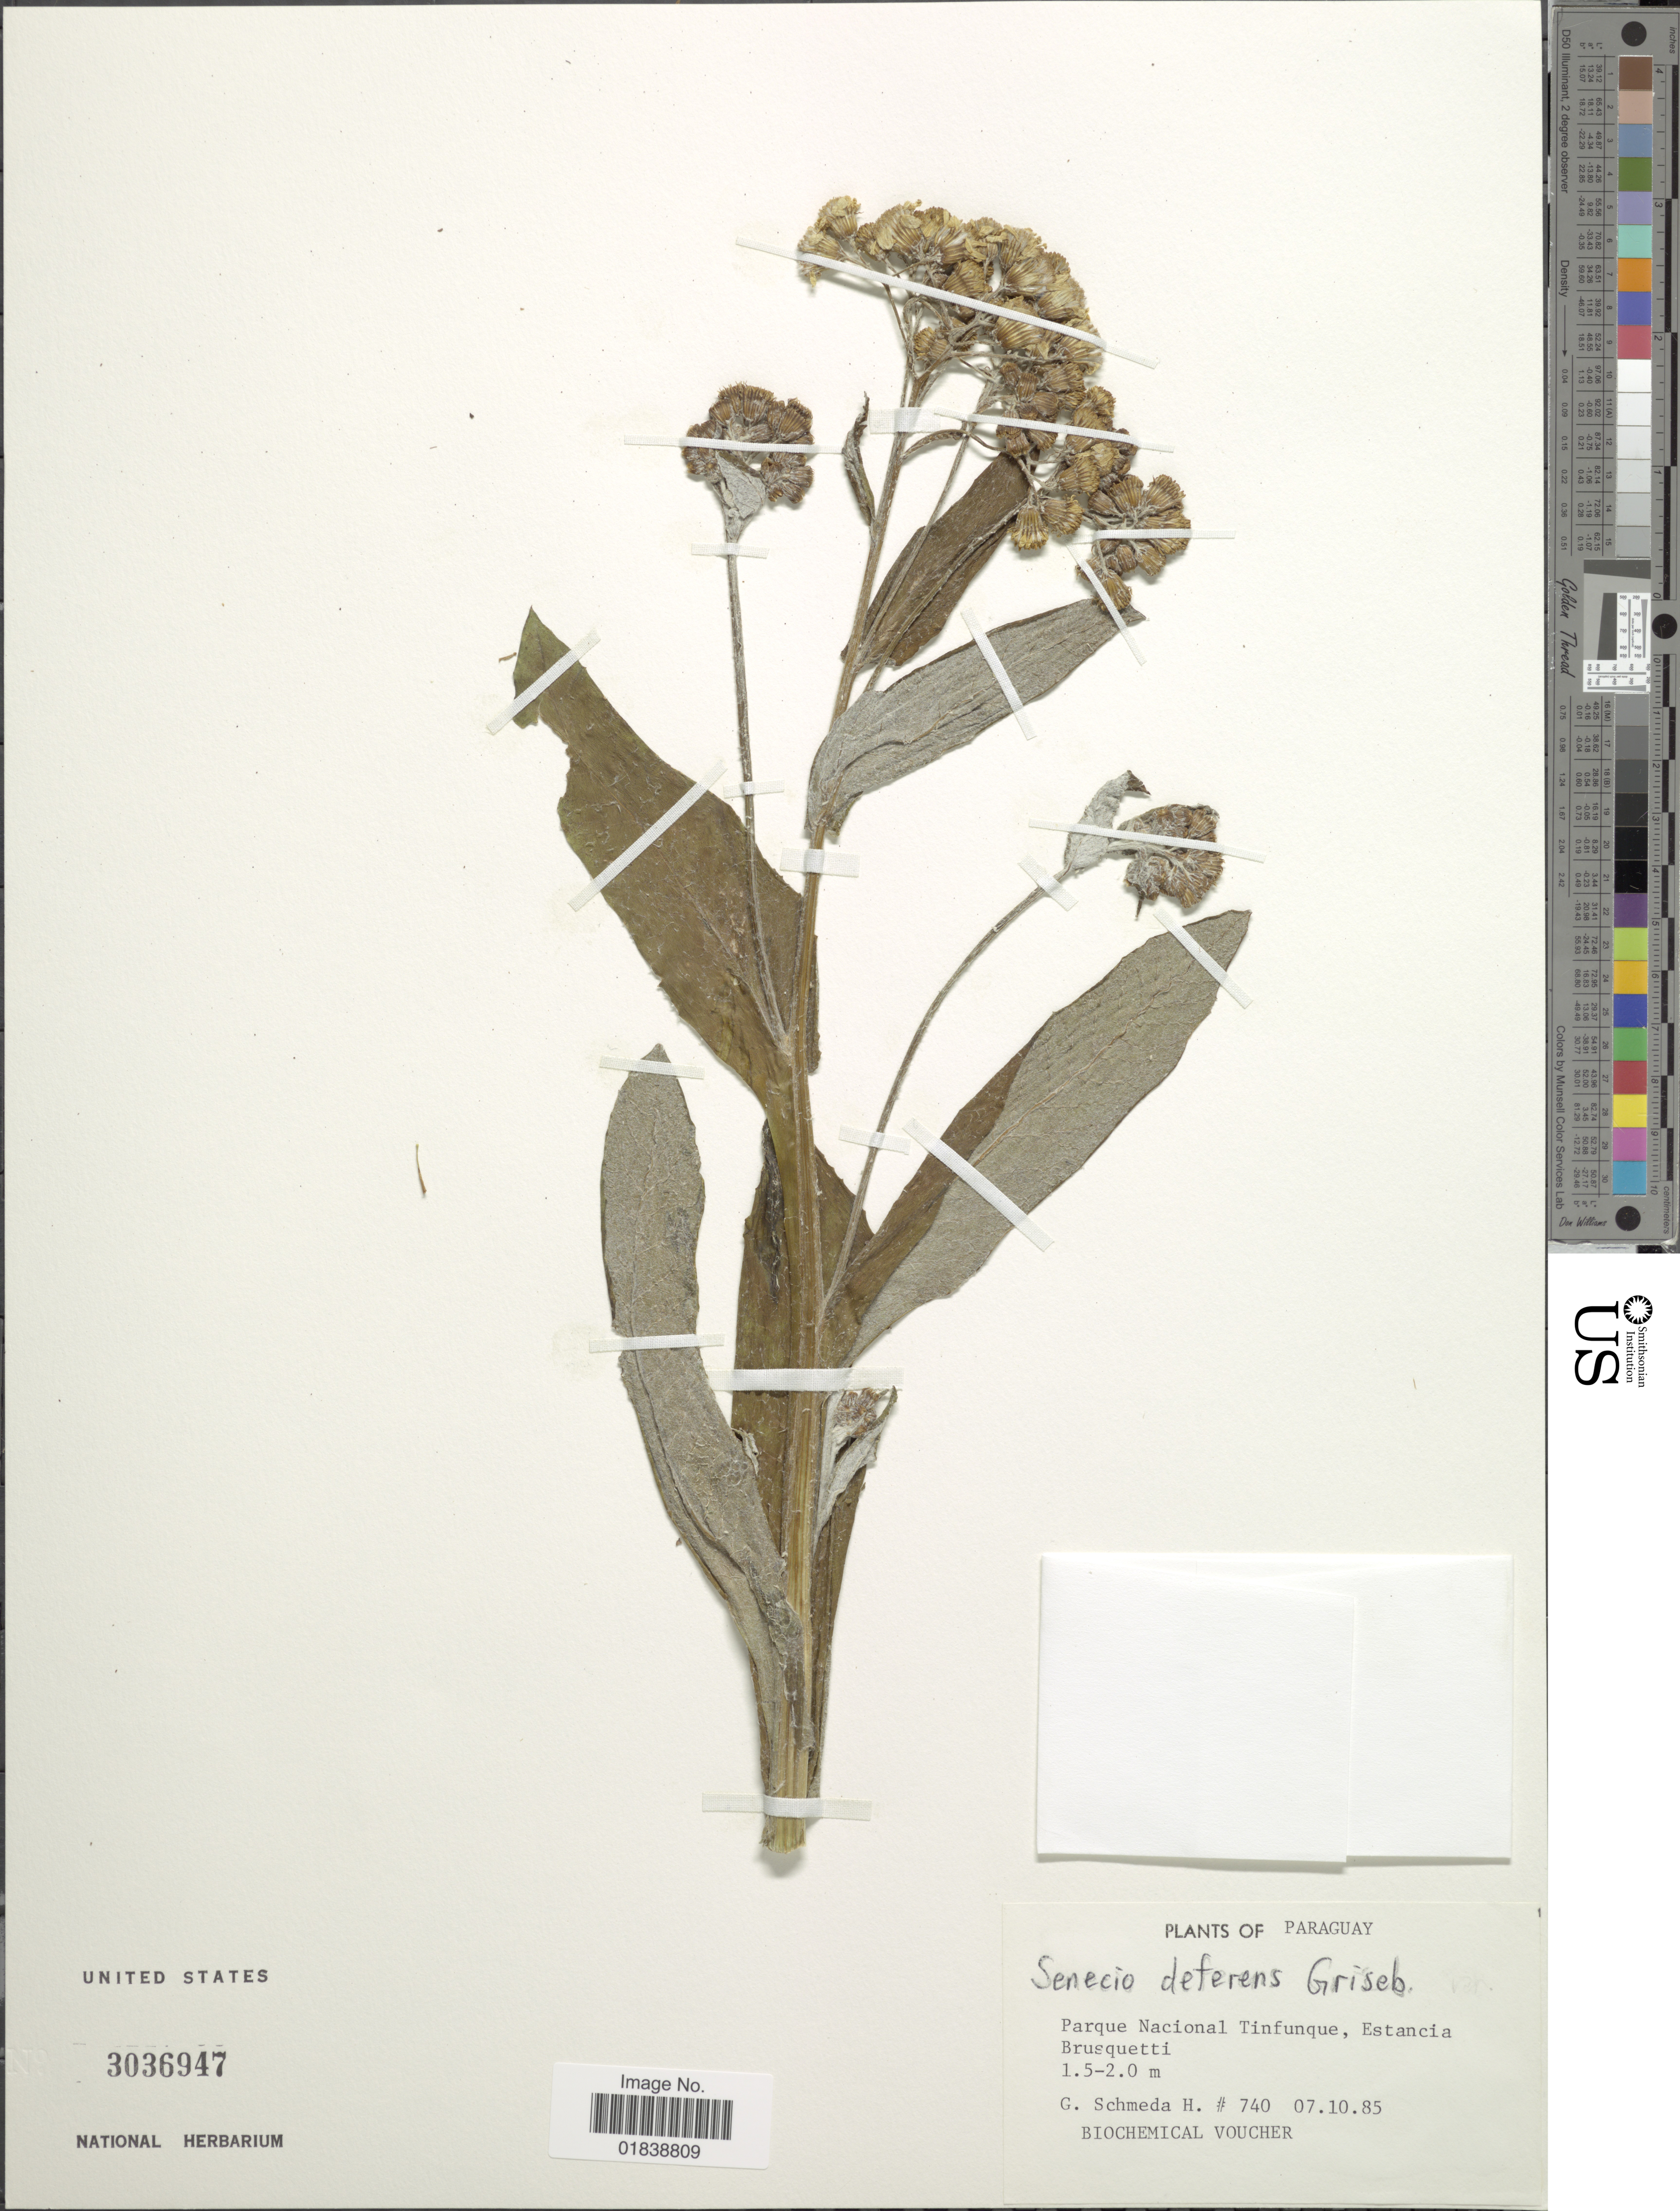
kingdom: Plantae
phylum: Tracheophyta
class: Magnoliopsida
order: Asterales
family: Asteraceae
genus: Senecio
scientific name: Senecio deferens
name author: Griseb.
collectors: G. Schmeda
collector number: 740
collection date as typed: Transcribed d/m/y: 7/10/85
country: Paraguay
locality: Parque Nacional Tinfunque, Estancia Brusquetti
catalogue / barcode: US 3036947